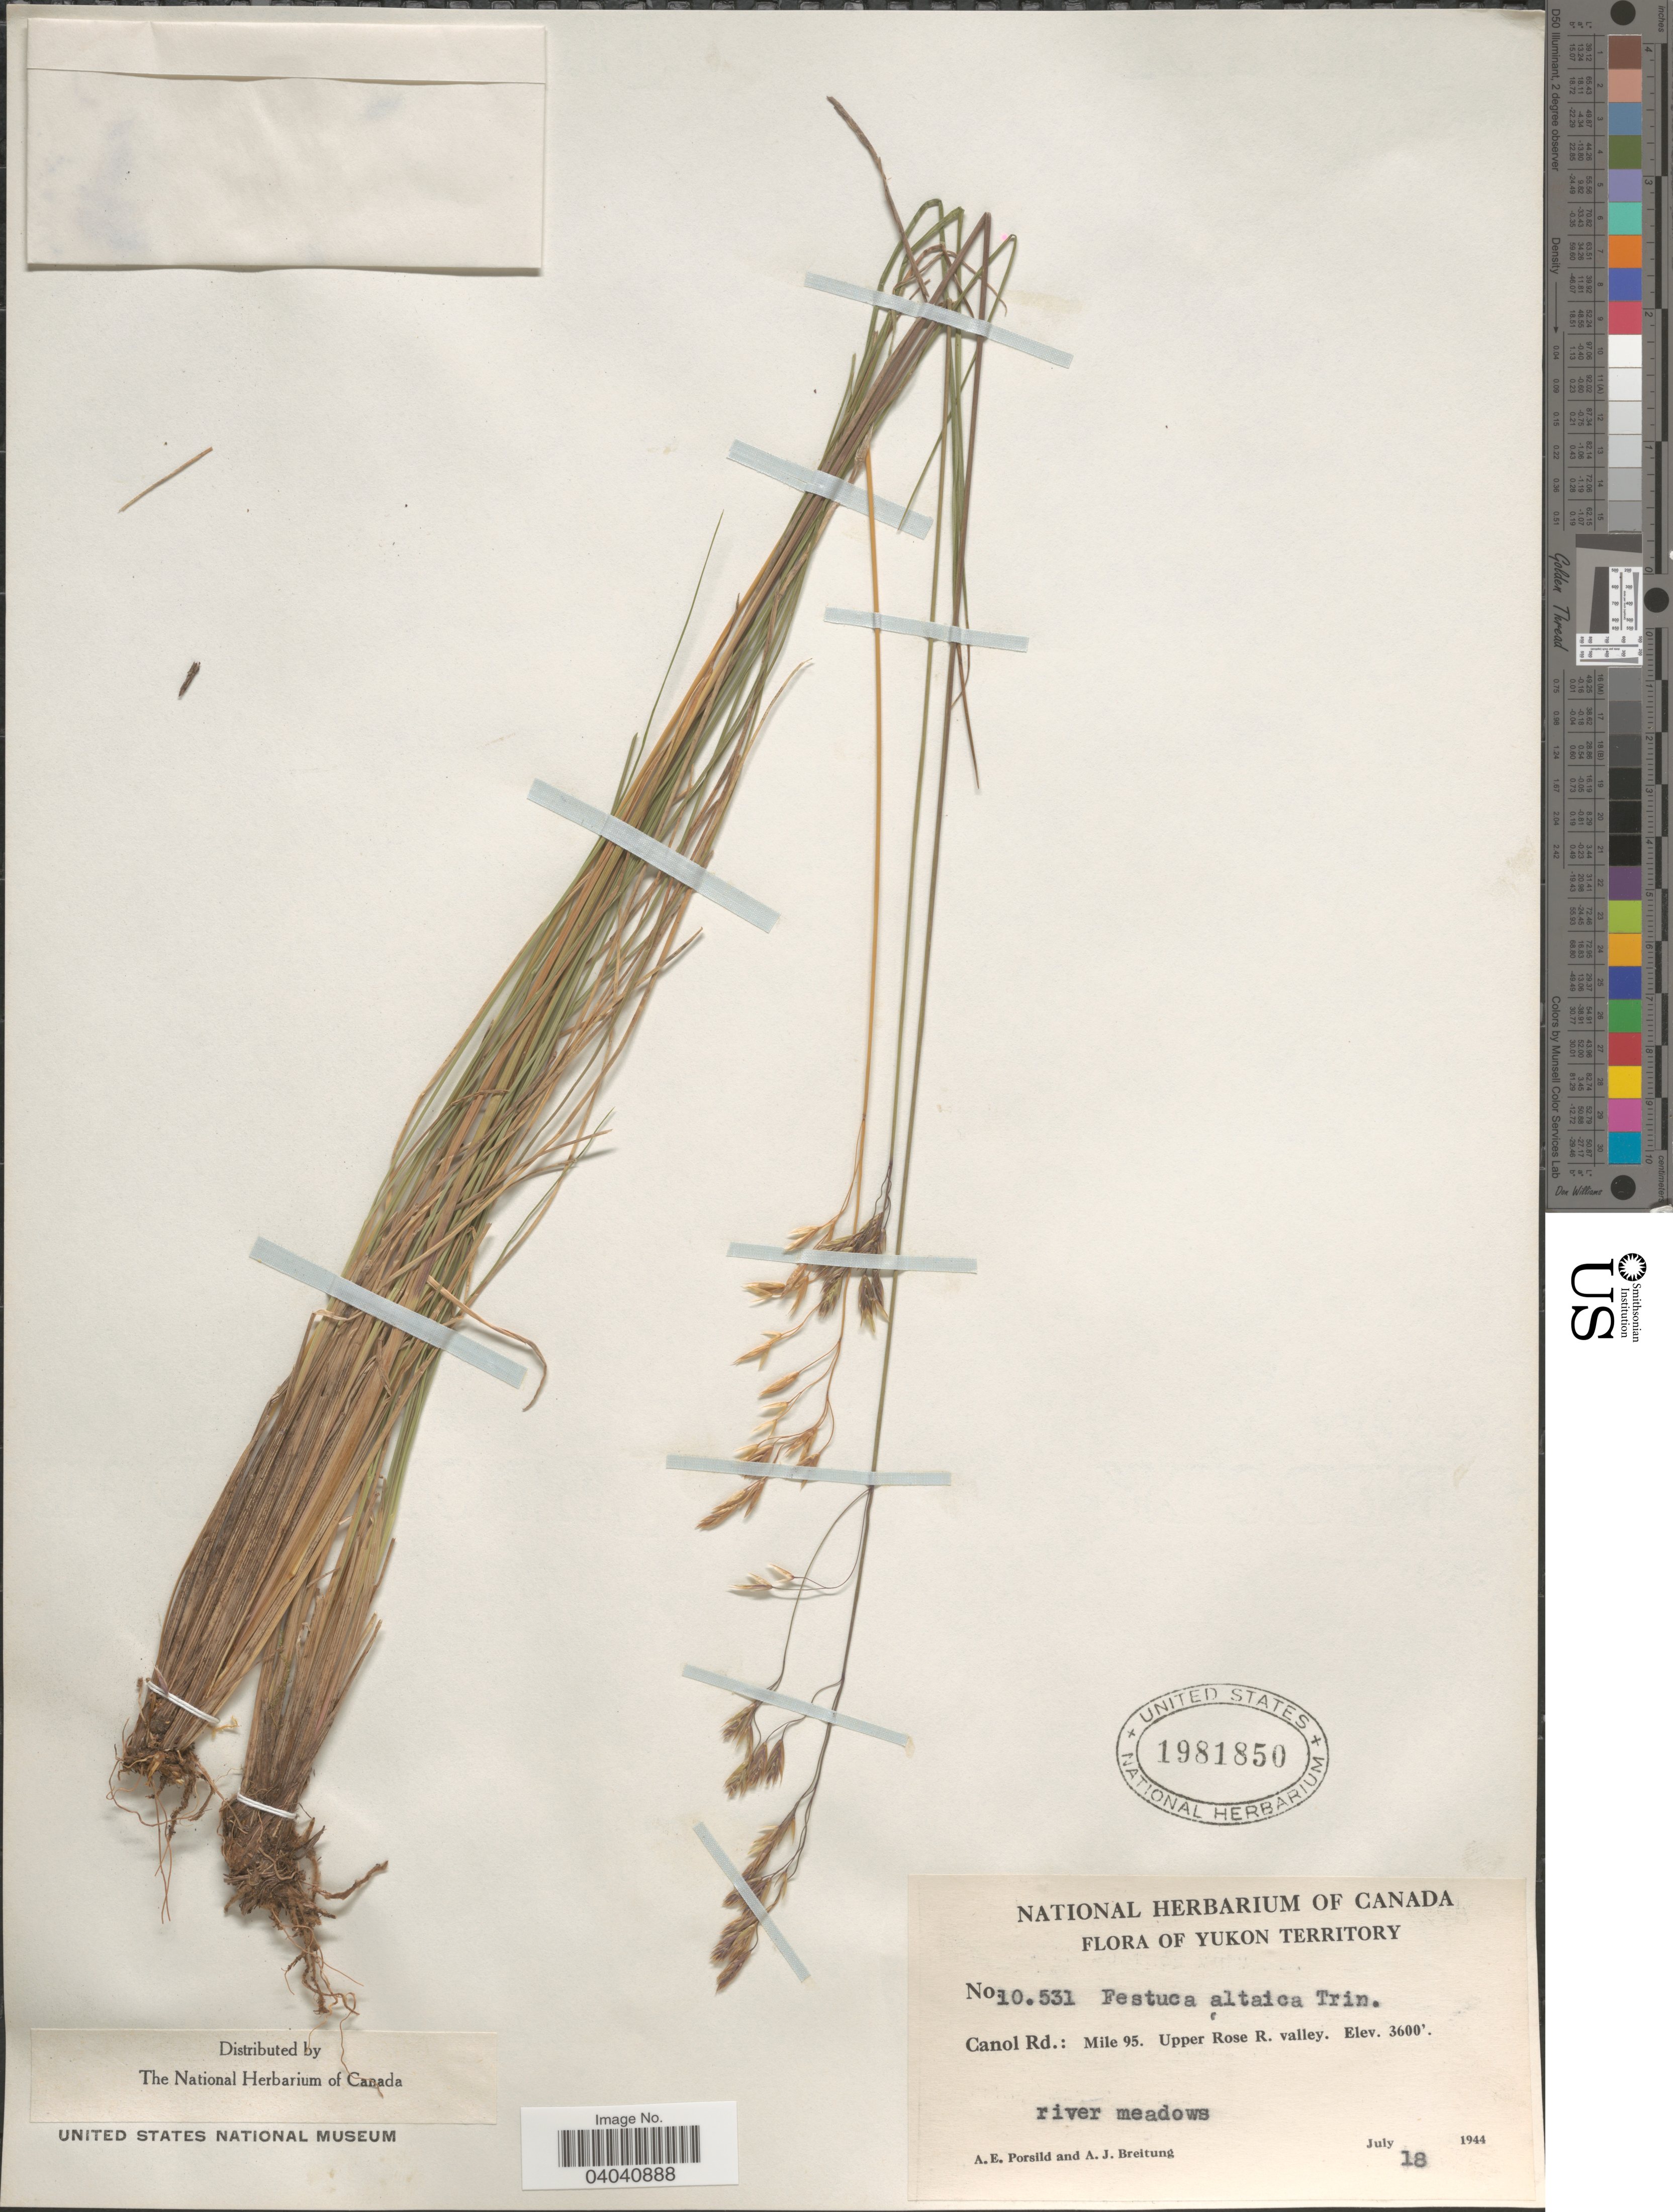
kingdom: Plantae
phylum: Tracheophyta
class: Liliopsida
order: Poales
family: Poaceae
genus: Festuca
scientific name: Festuca altaica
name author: Trin.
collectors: A. E. Porsild & A. Breitung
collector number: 10531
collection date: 1944-07-18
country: Canada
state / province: Yukon Territory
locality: Canol Rd.: Mile 95. Upper Rose R. valley.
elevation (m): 1097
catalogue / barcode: US 1981850